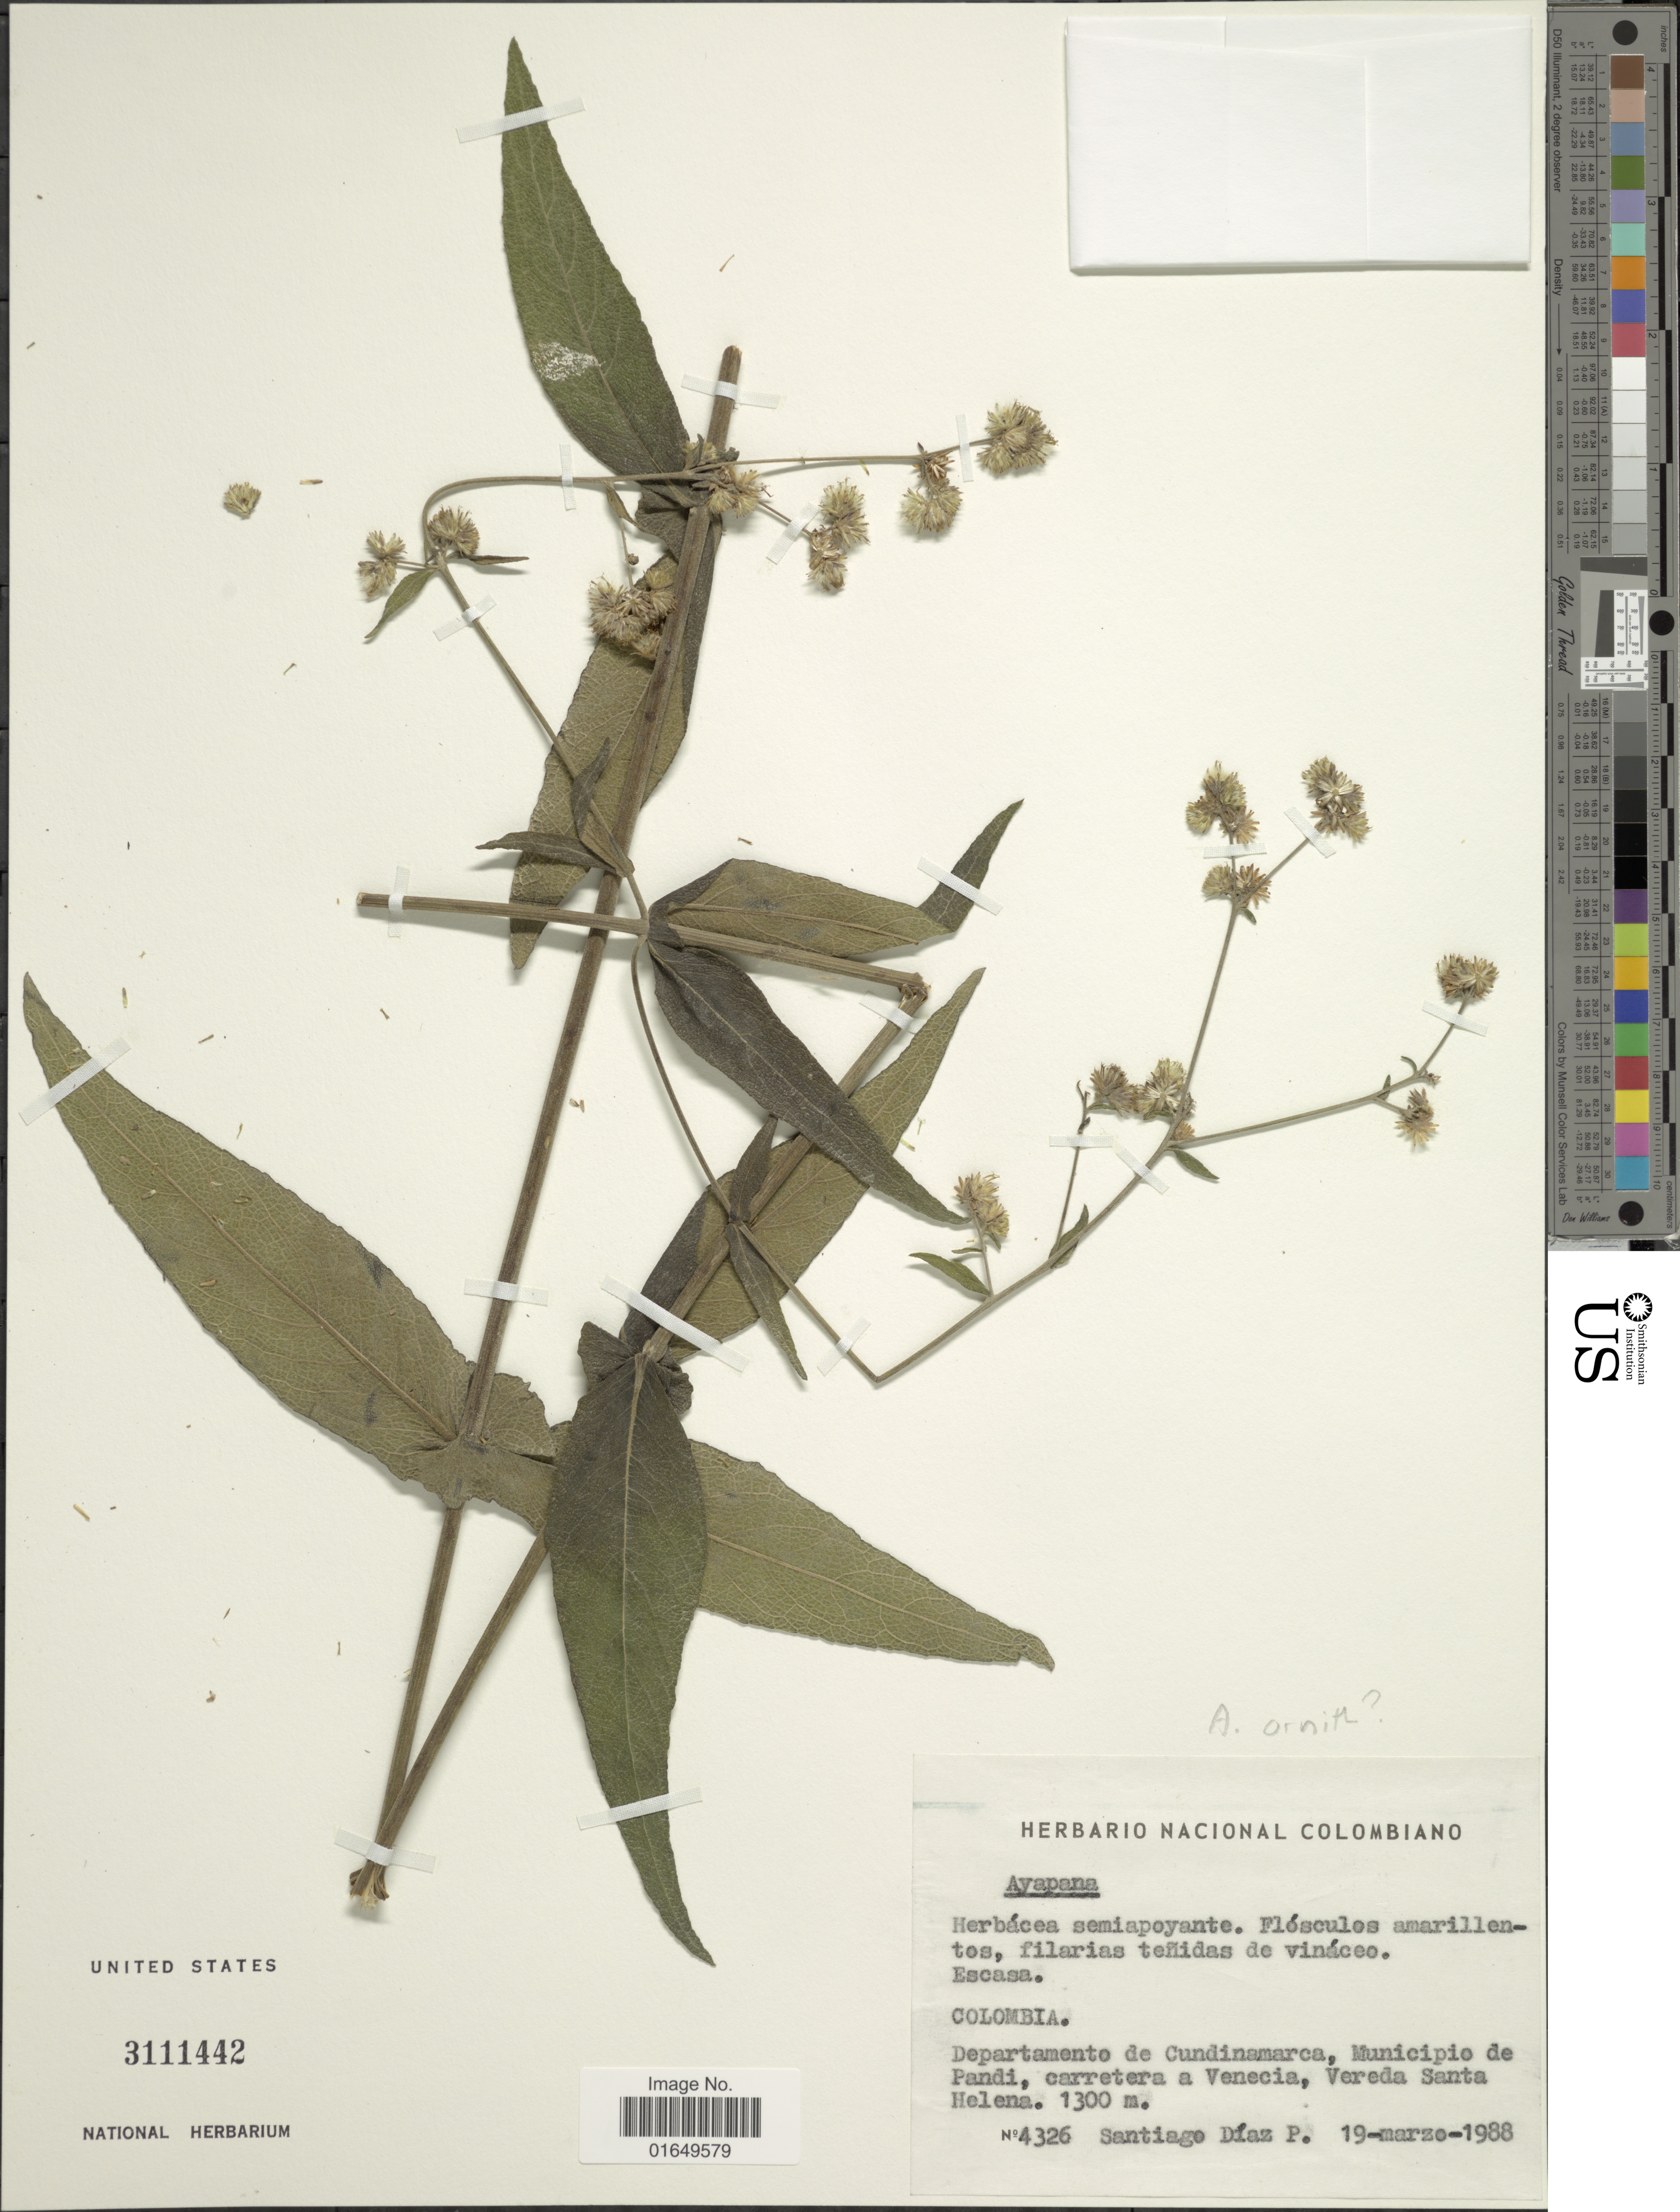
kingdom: Plantae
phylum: Tracheophyta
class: Magnoliopsida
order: Asterales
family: Asteraceae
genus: Ayapana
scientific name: Ayapana ornithophora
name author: (B.L. Rob.) R.M. King & H. Rob.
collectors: S. Díaz Píedrahíta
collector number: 4326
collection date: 1988-03-19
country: Colombia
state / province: Cundinamarca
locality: Municipio de Pandi, carretera a Venecia, Vereda Santa Helena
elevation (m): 1300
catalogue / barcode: US 3111442